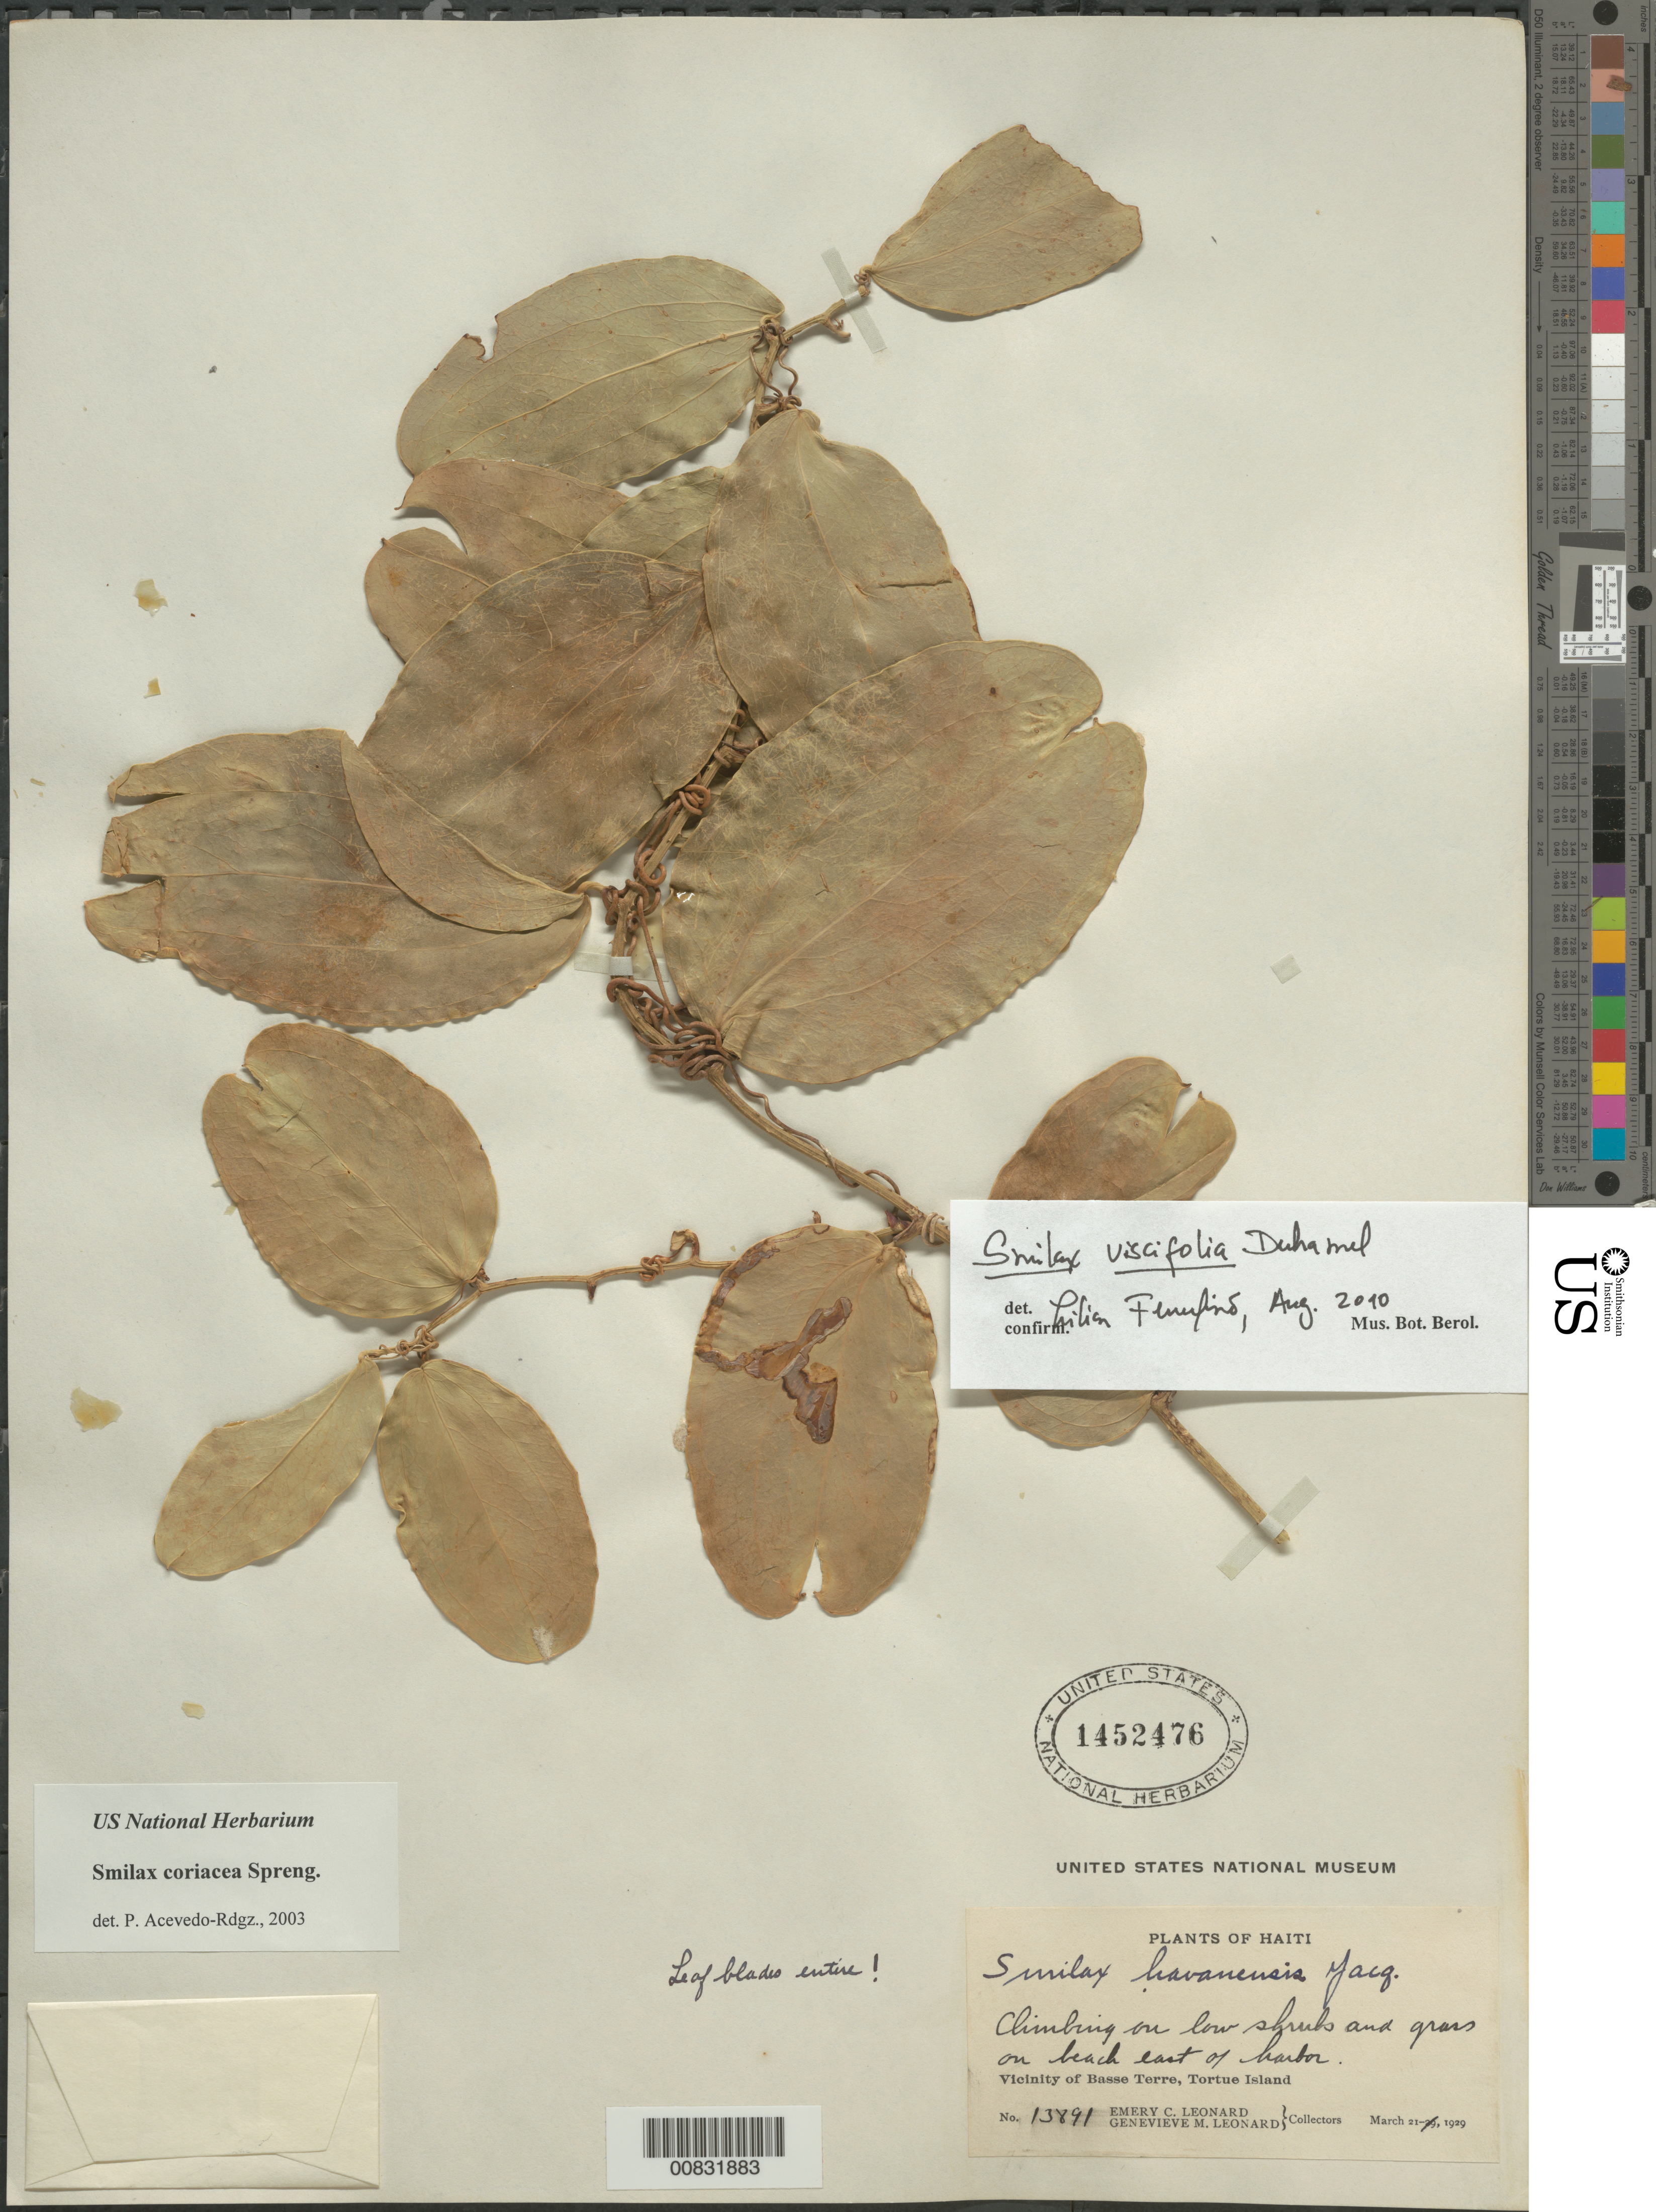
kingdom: Plantae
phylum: Tracheophyta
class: Liliopsida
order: Liliales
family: Smilacaceae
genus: Smilax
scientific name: Smilax viscifolia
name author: Duhamel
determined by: Ferrufino, L., (USJ), Herbario Universidad de Costa Rica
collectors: E. C. Leonard & G. M. Leonard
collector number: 13891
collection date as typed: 21 Mar 1929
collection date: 1929-03-21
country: Haiti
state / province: Nord-Óuest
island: Île de la Tortue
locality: Vicinity of Basse Terre, Tortue Island, on beach east of harbor.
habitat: On beach, climbing on low shrubs and grass.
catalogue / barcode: US 1452476